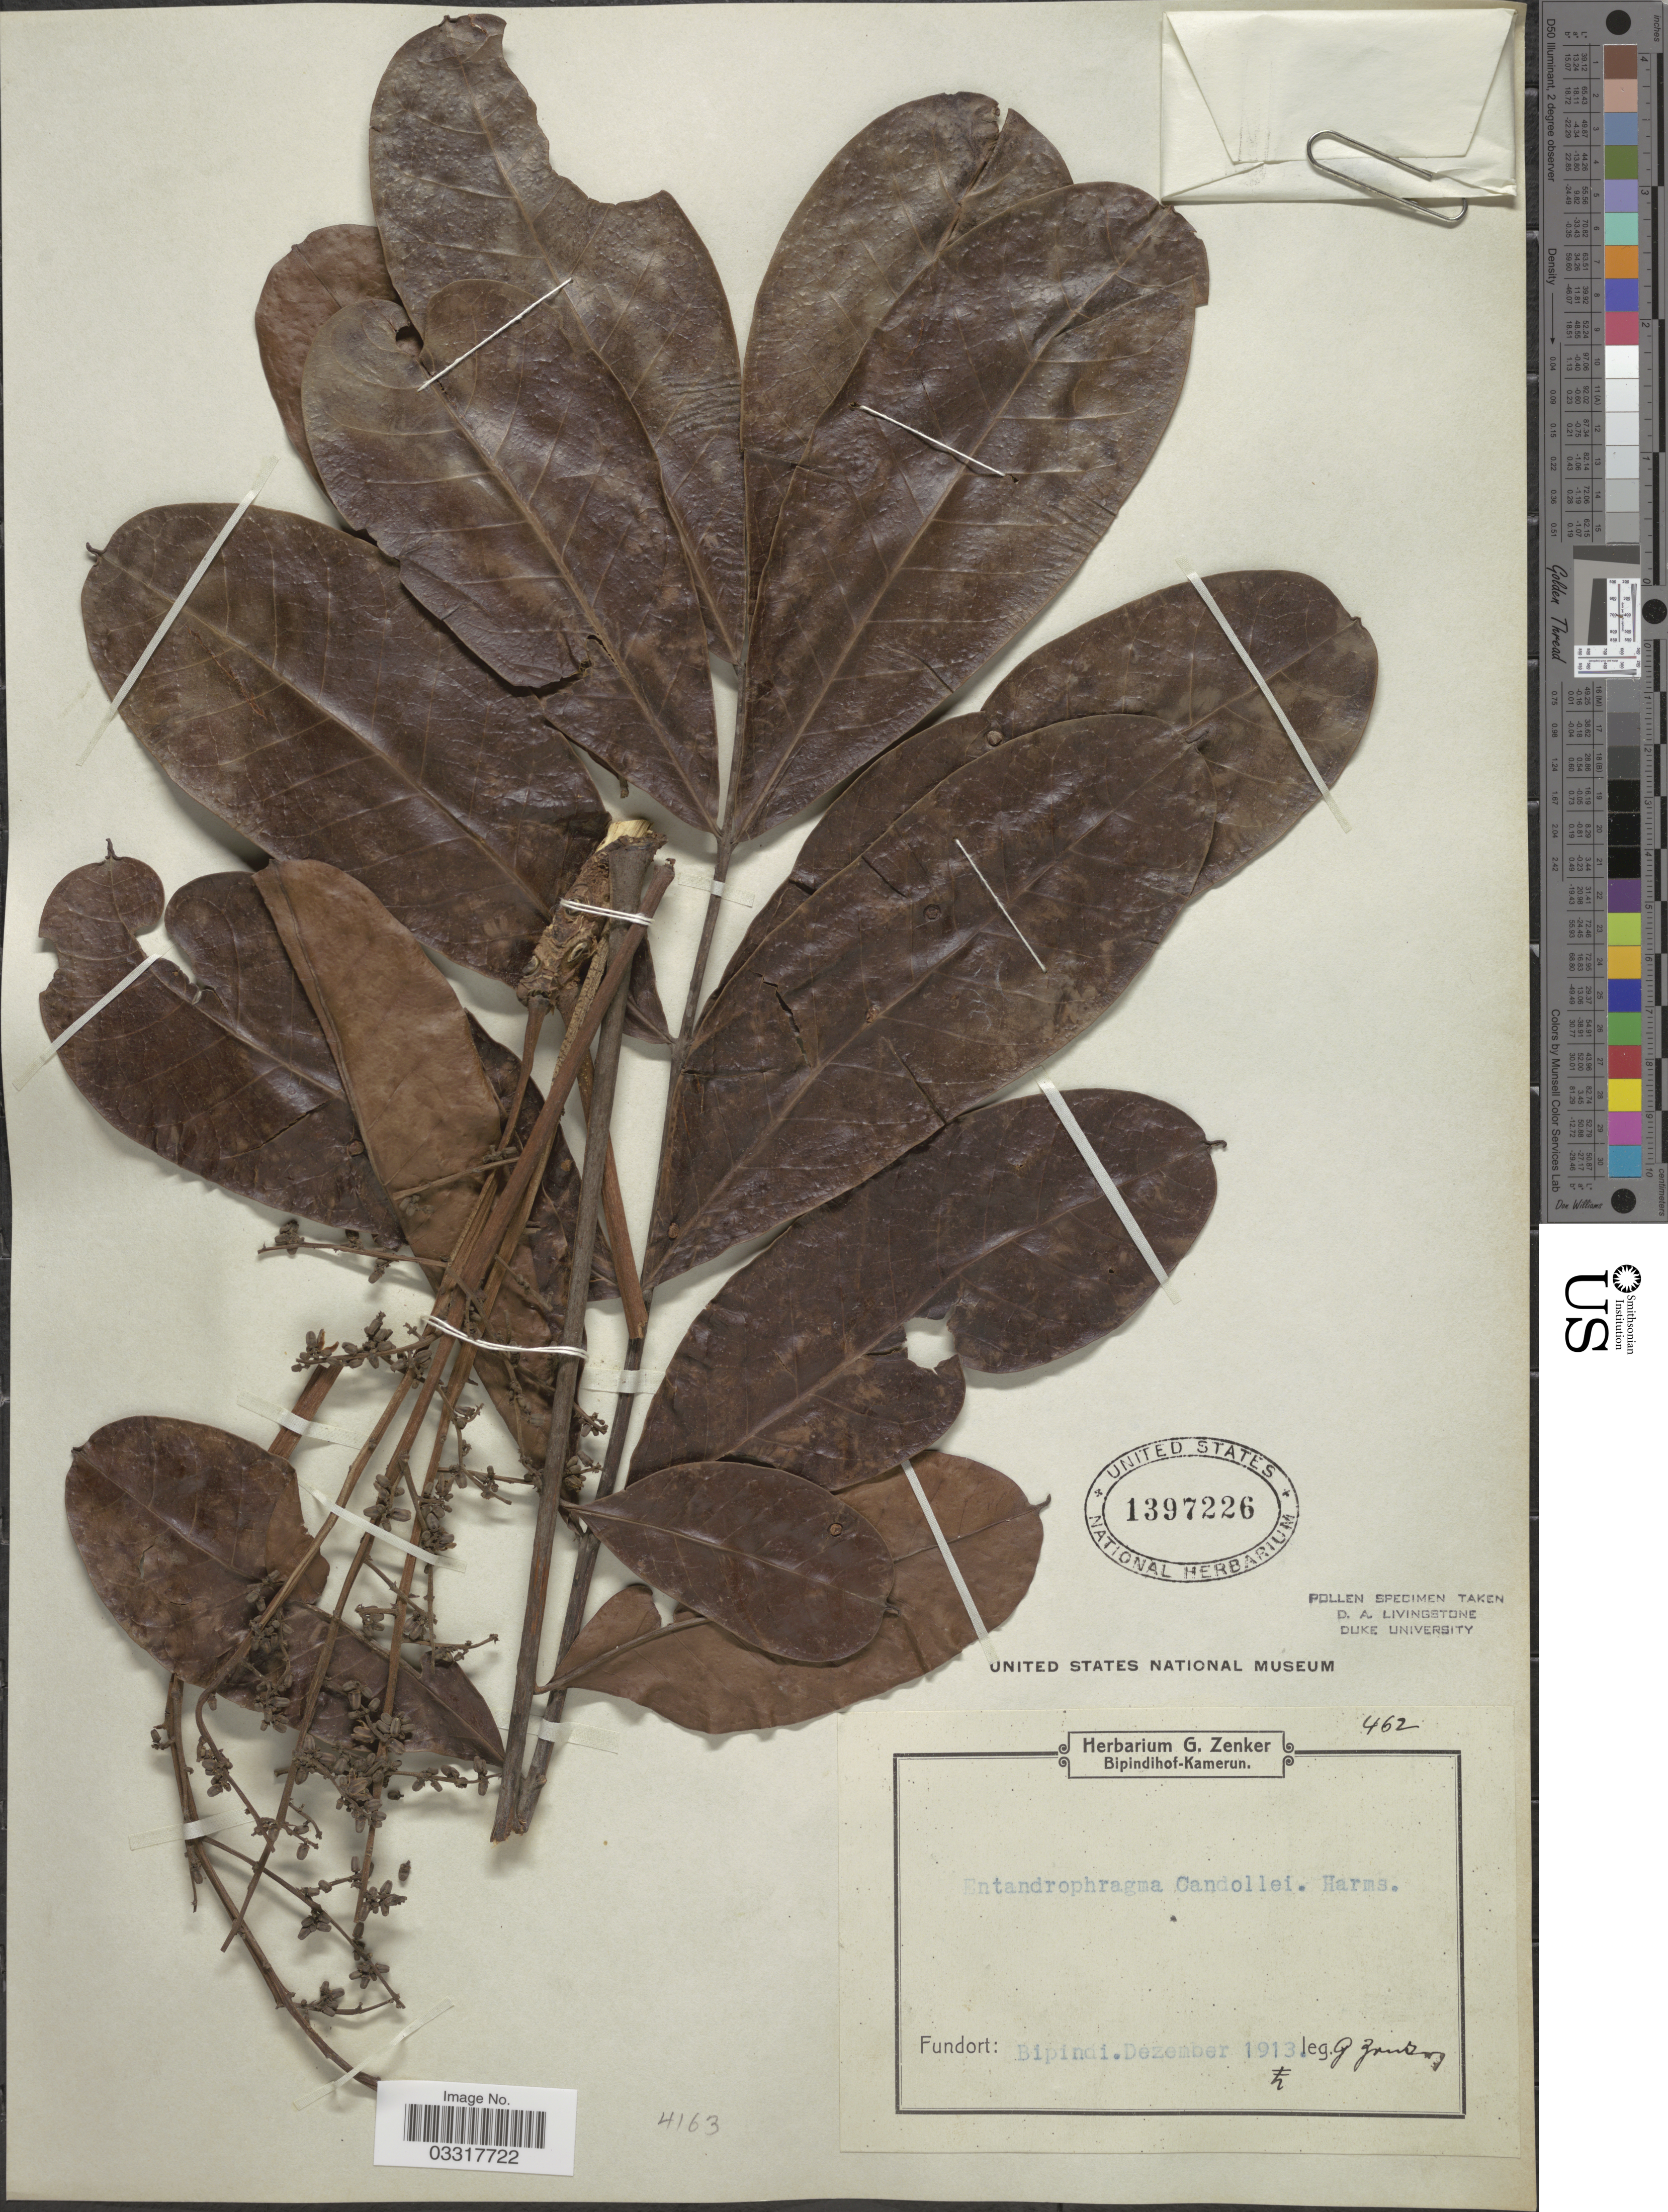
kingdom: Plantae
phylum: Tracheophyta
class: Magnoliopsida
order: Sapindales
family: Meliaceae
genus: Entandrophragma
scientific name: Entandrophragma candollei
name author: Harms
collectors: G. A. Zenker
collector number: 462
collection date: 1913-12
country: Cameroon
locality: Bipindi.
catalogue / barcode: US 1397226